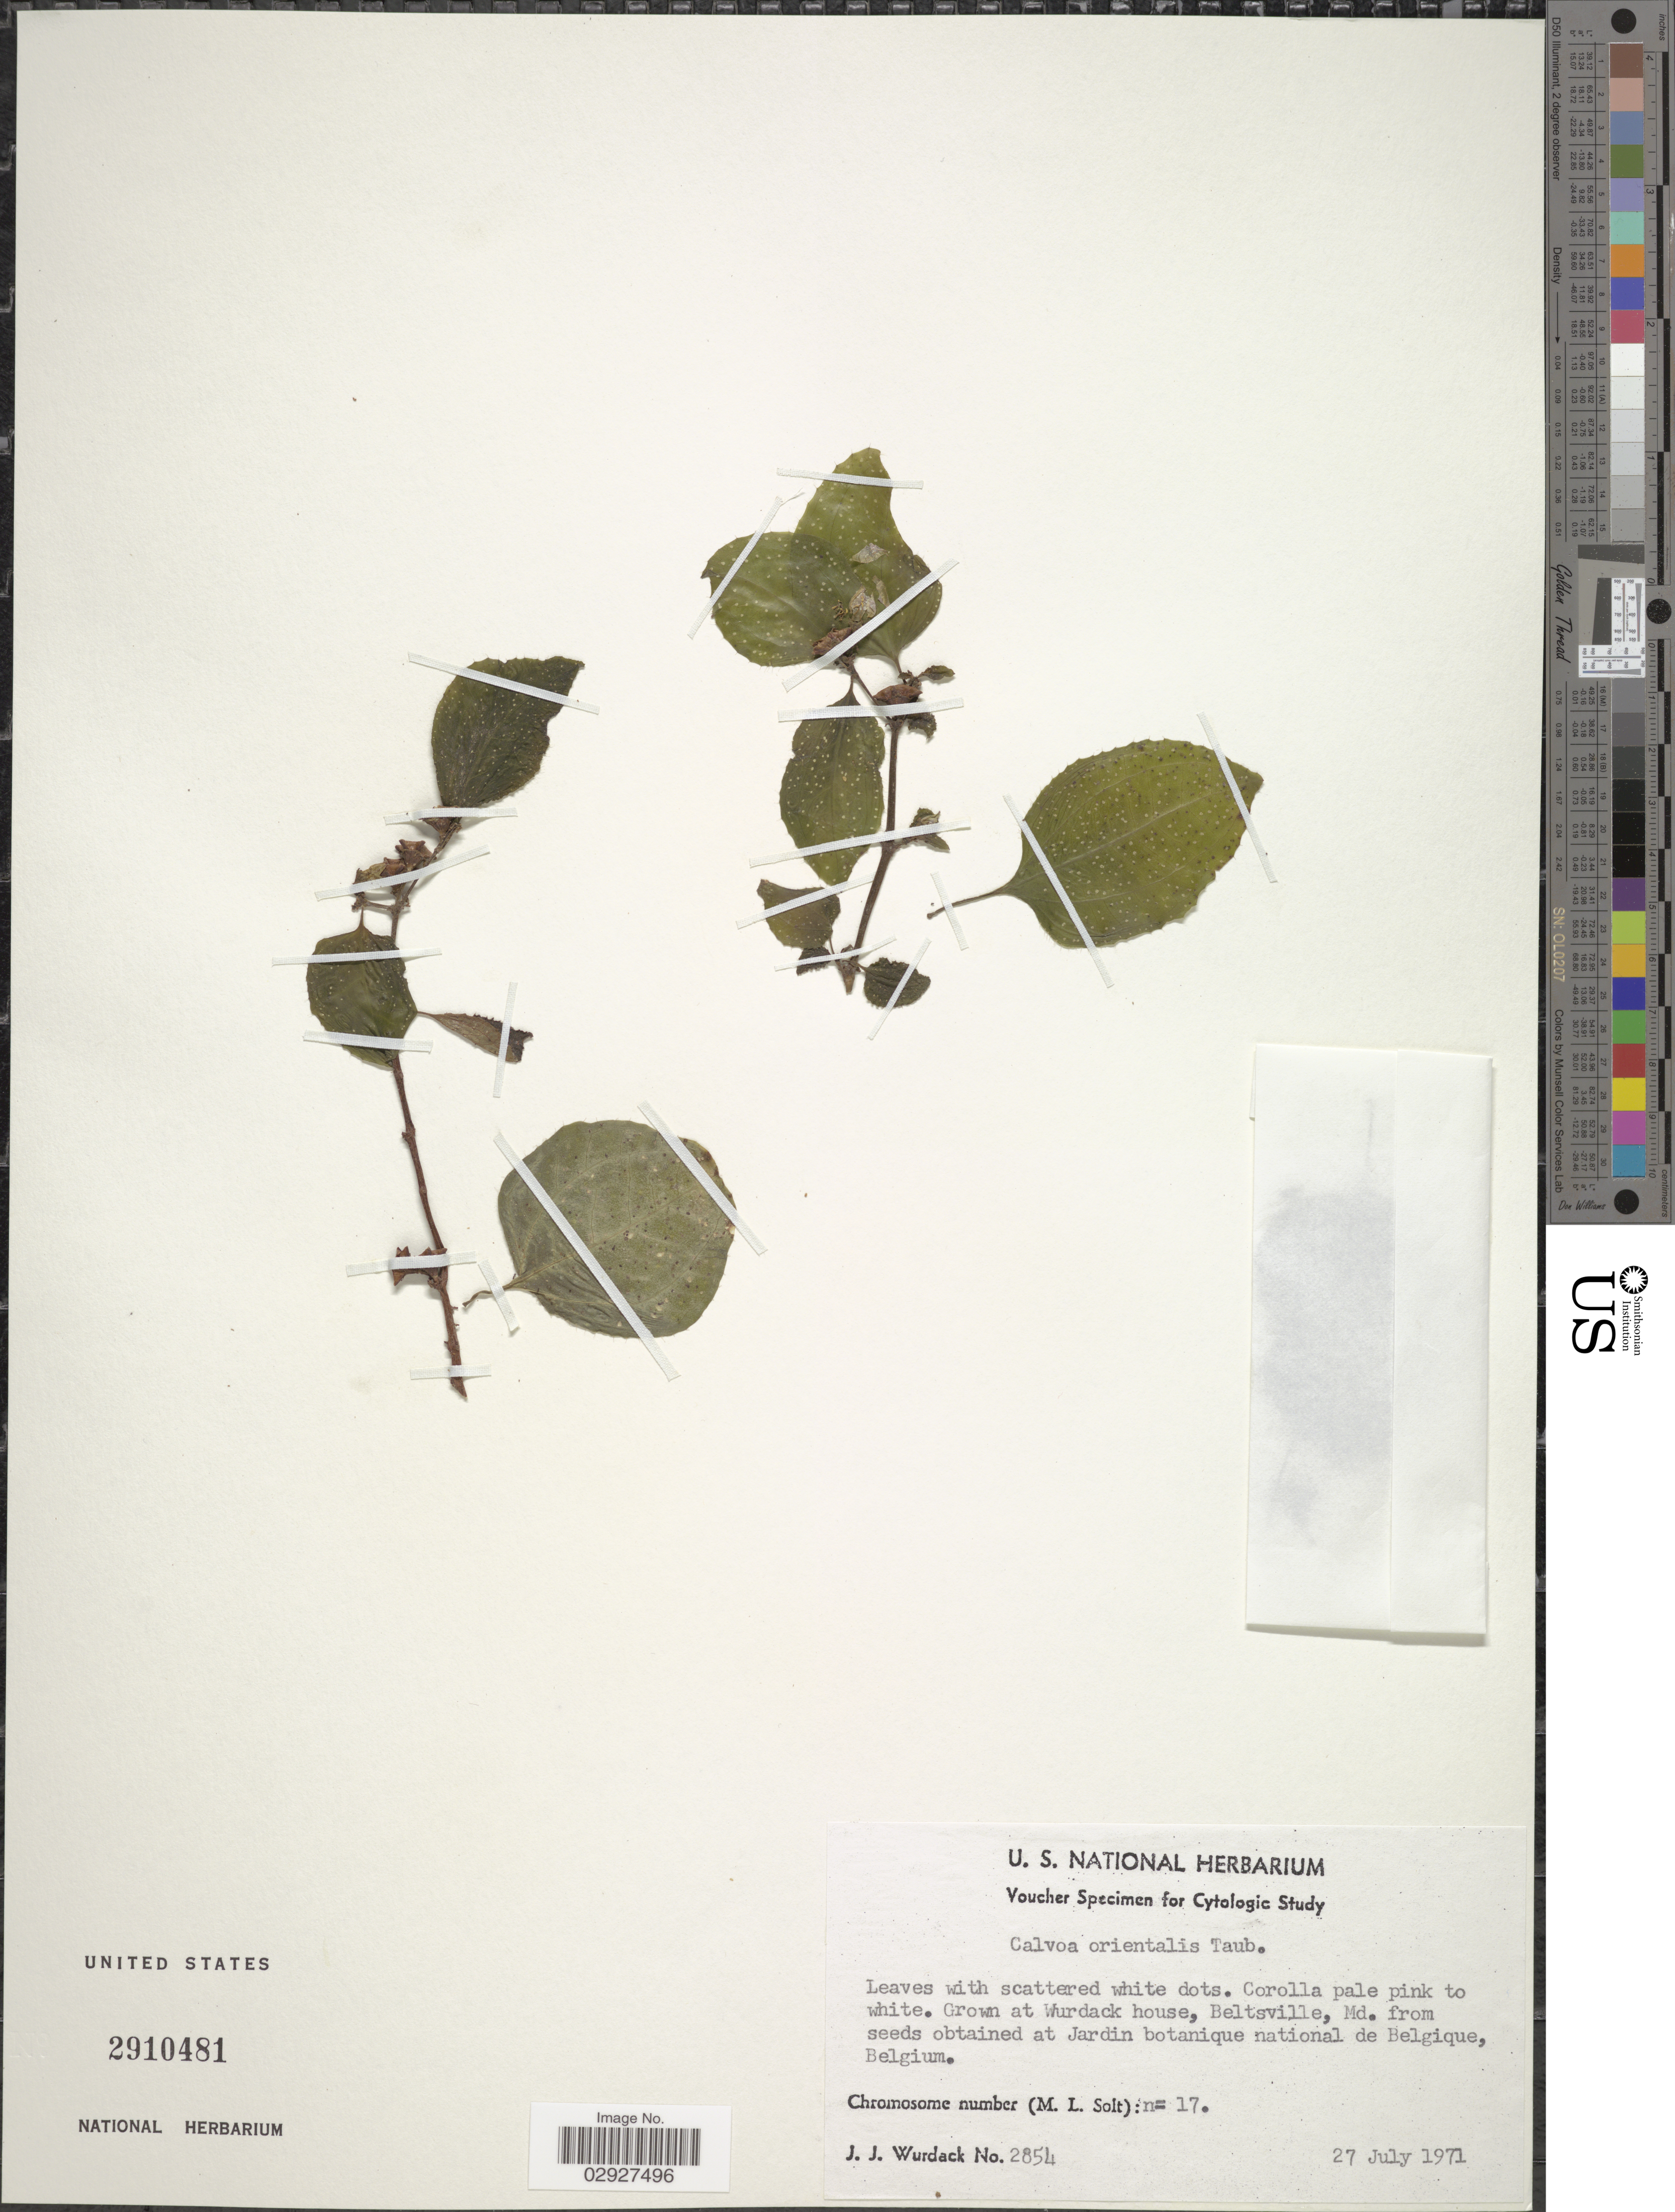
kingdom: Plantae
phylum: Tracheophyta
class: Magnoliopsida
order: Myrtales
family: Melastomataceae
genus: Calvoa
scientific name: Calvoa orientalis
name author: Taub.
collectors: J. J. Wurdack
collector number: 2854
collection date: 1971-07-27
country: United States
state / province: Maryland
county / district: Prince George's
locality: Grown at Wurdack house, Beltsville, Md.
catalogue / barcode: US 2910481